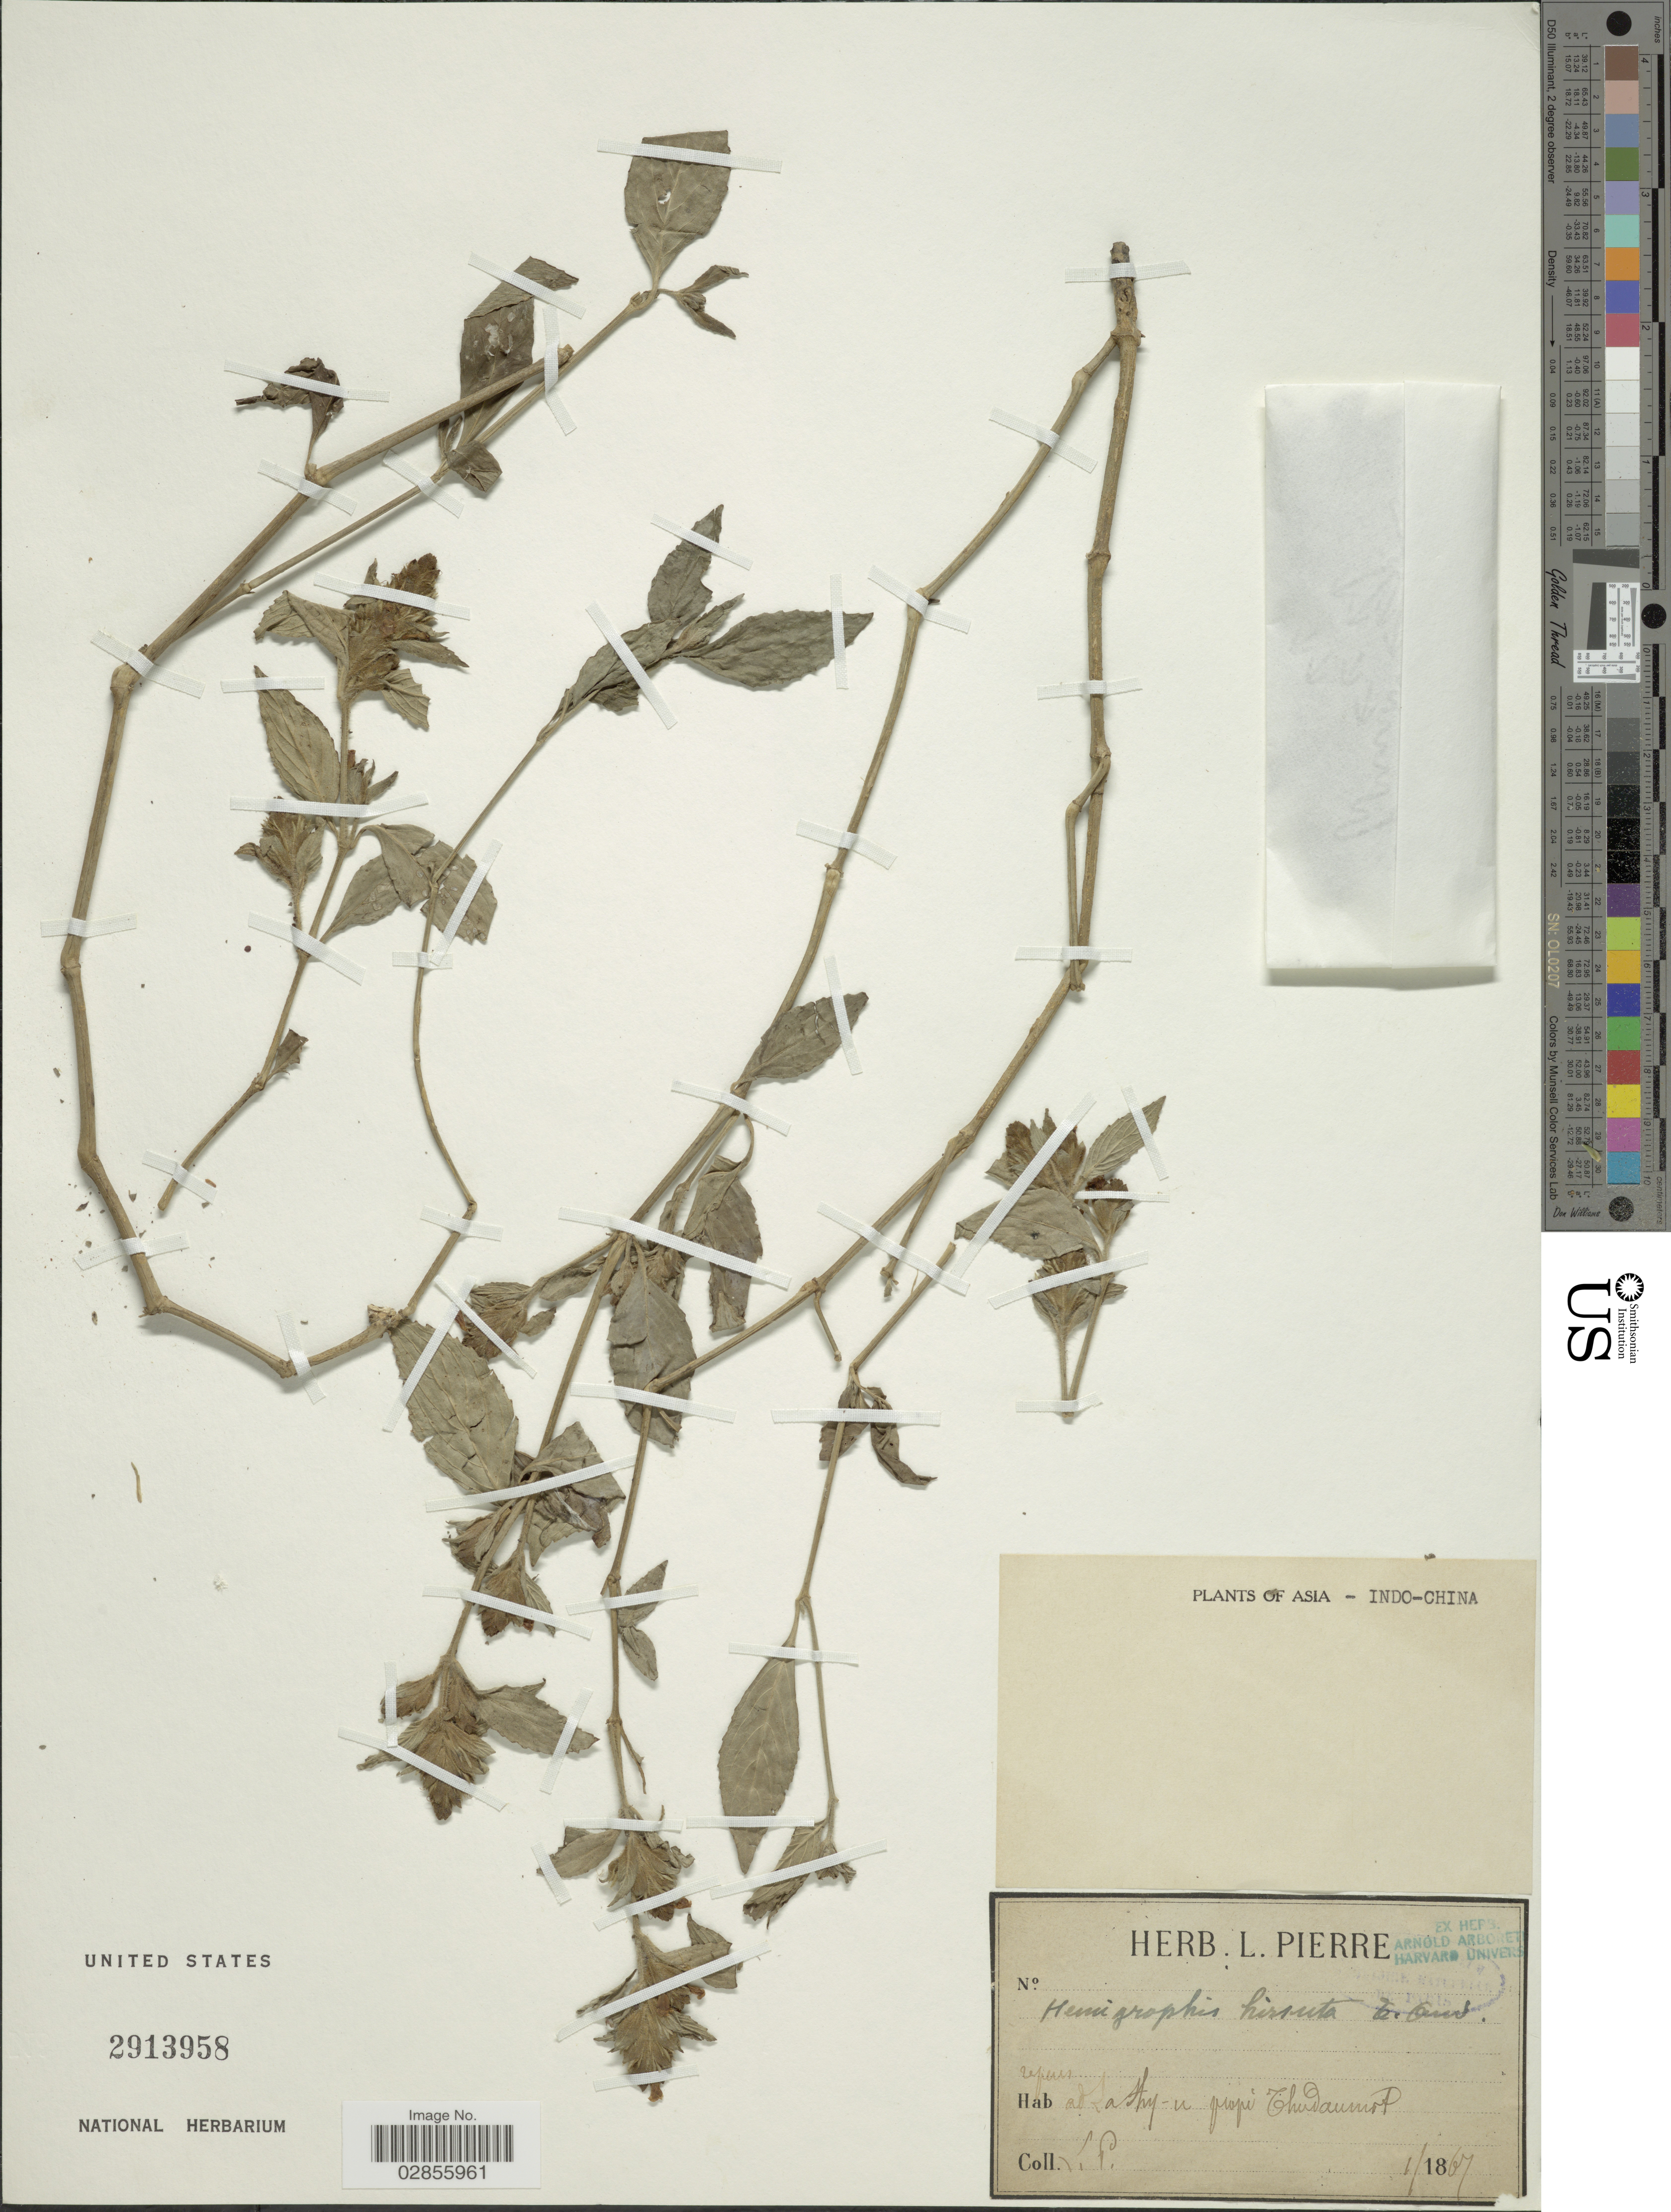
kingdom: Plantae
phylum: Tracheophyta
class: Magnoliopsida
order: Lamiales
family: Acanthaceae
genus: Hemigraphis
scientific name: Hemigraphis hirsuta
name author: T. Anderson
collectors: L. Pierre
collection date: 1867-01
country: Vietnam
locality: Arathy- in propé Thudaumot. Asia - Indo-China.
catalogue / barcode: US 2913958